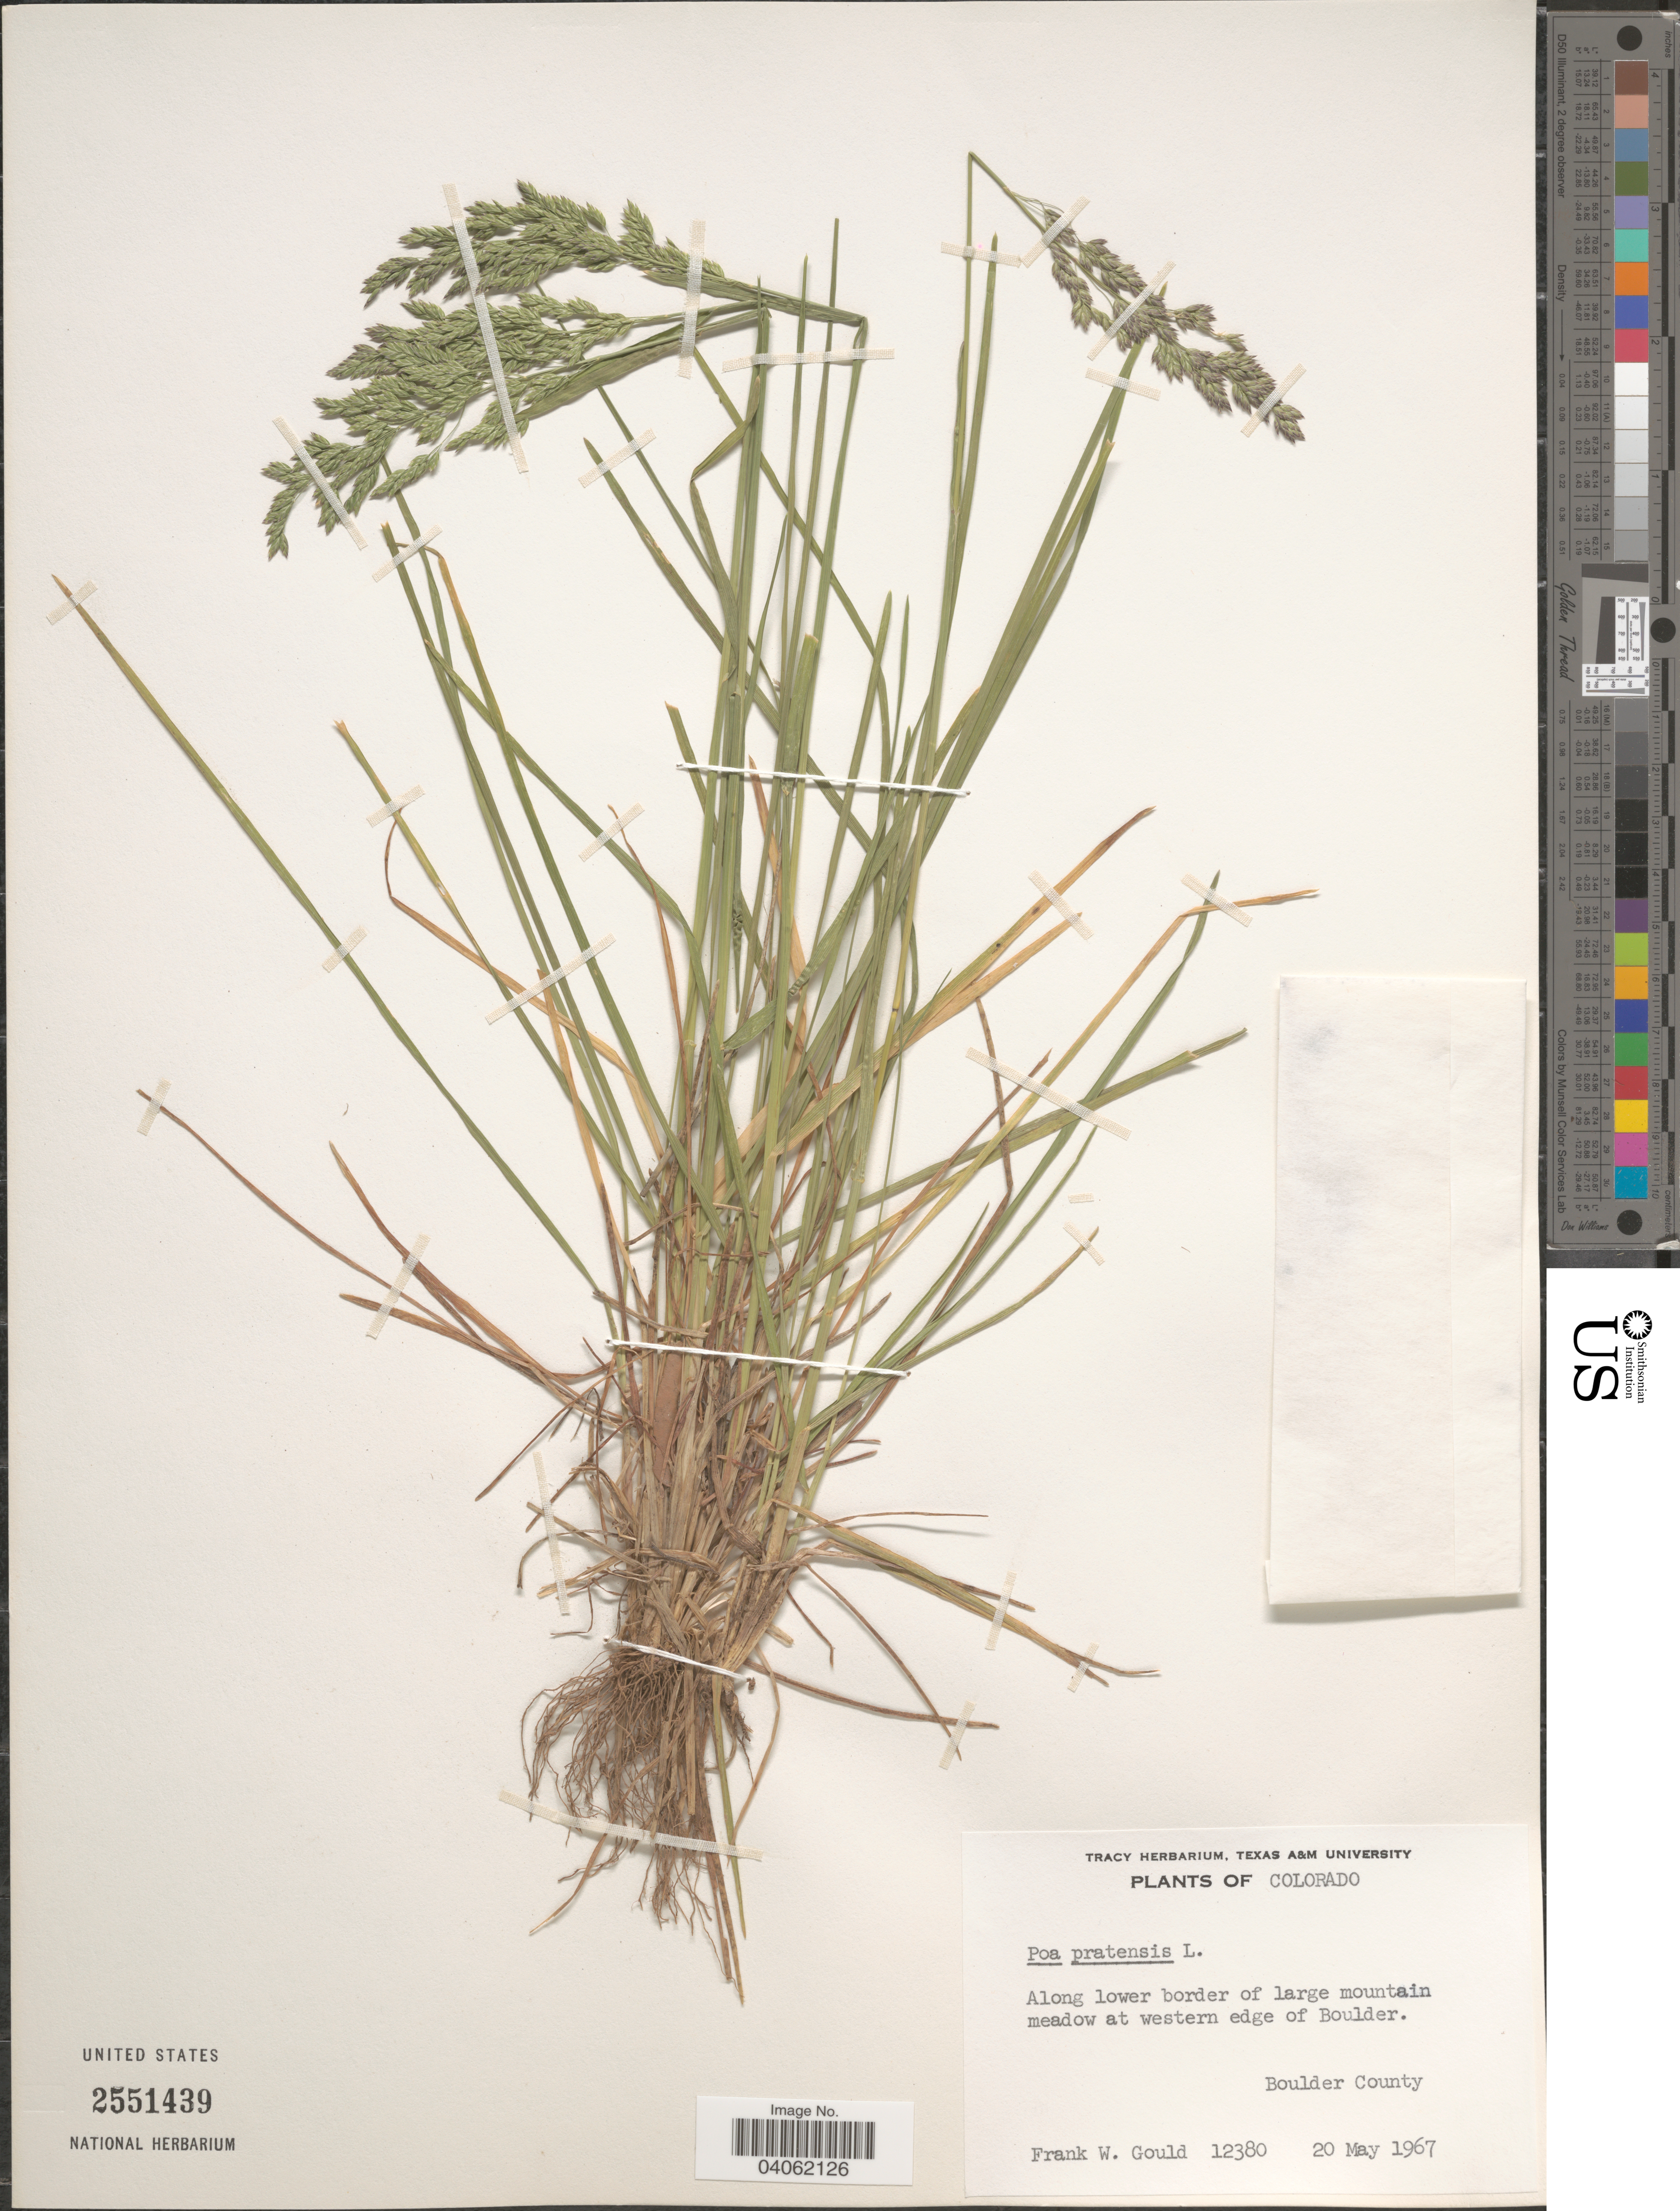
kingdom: Plantae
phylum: Tracheophyta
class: Liliopsida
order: Poales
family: Poaceae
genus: Poa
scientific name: Poa pratensis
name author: L.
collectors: F. W. Gould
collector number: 12380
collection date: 1967-05-20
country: United States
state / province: Colorado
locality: At western edge of Boulder. Boulder County.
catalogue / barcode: US 2551439